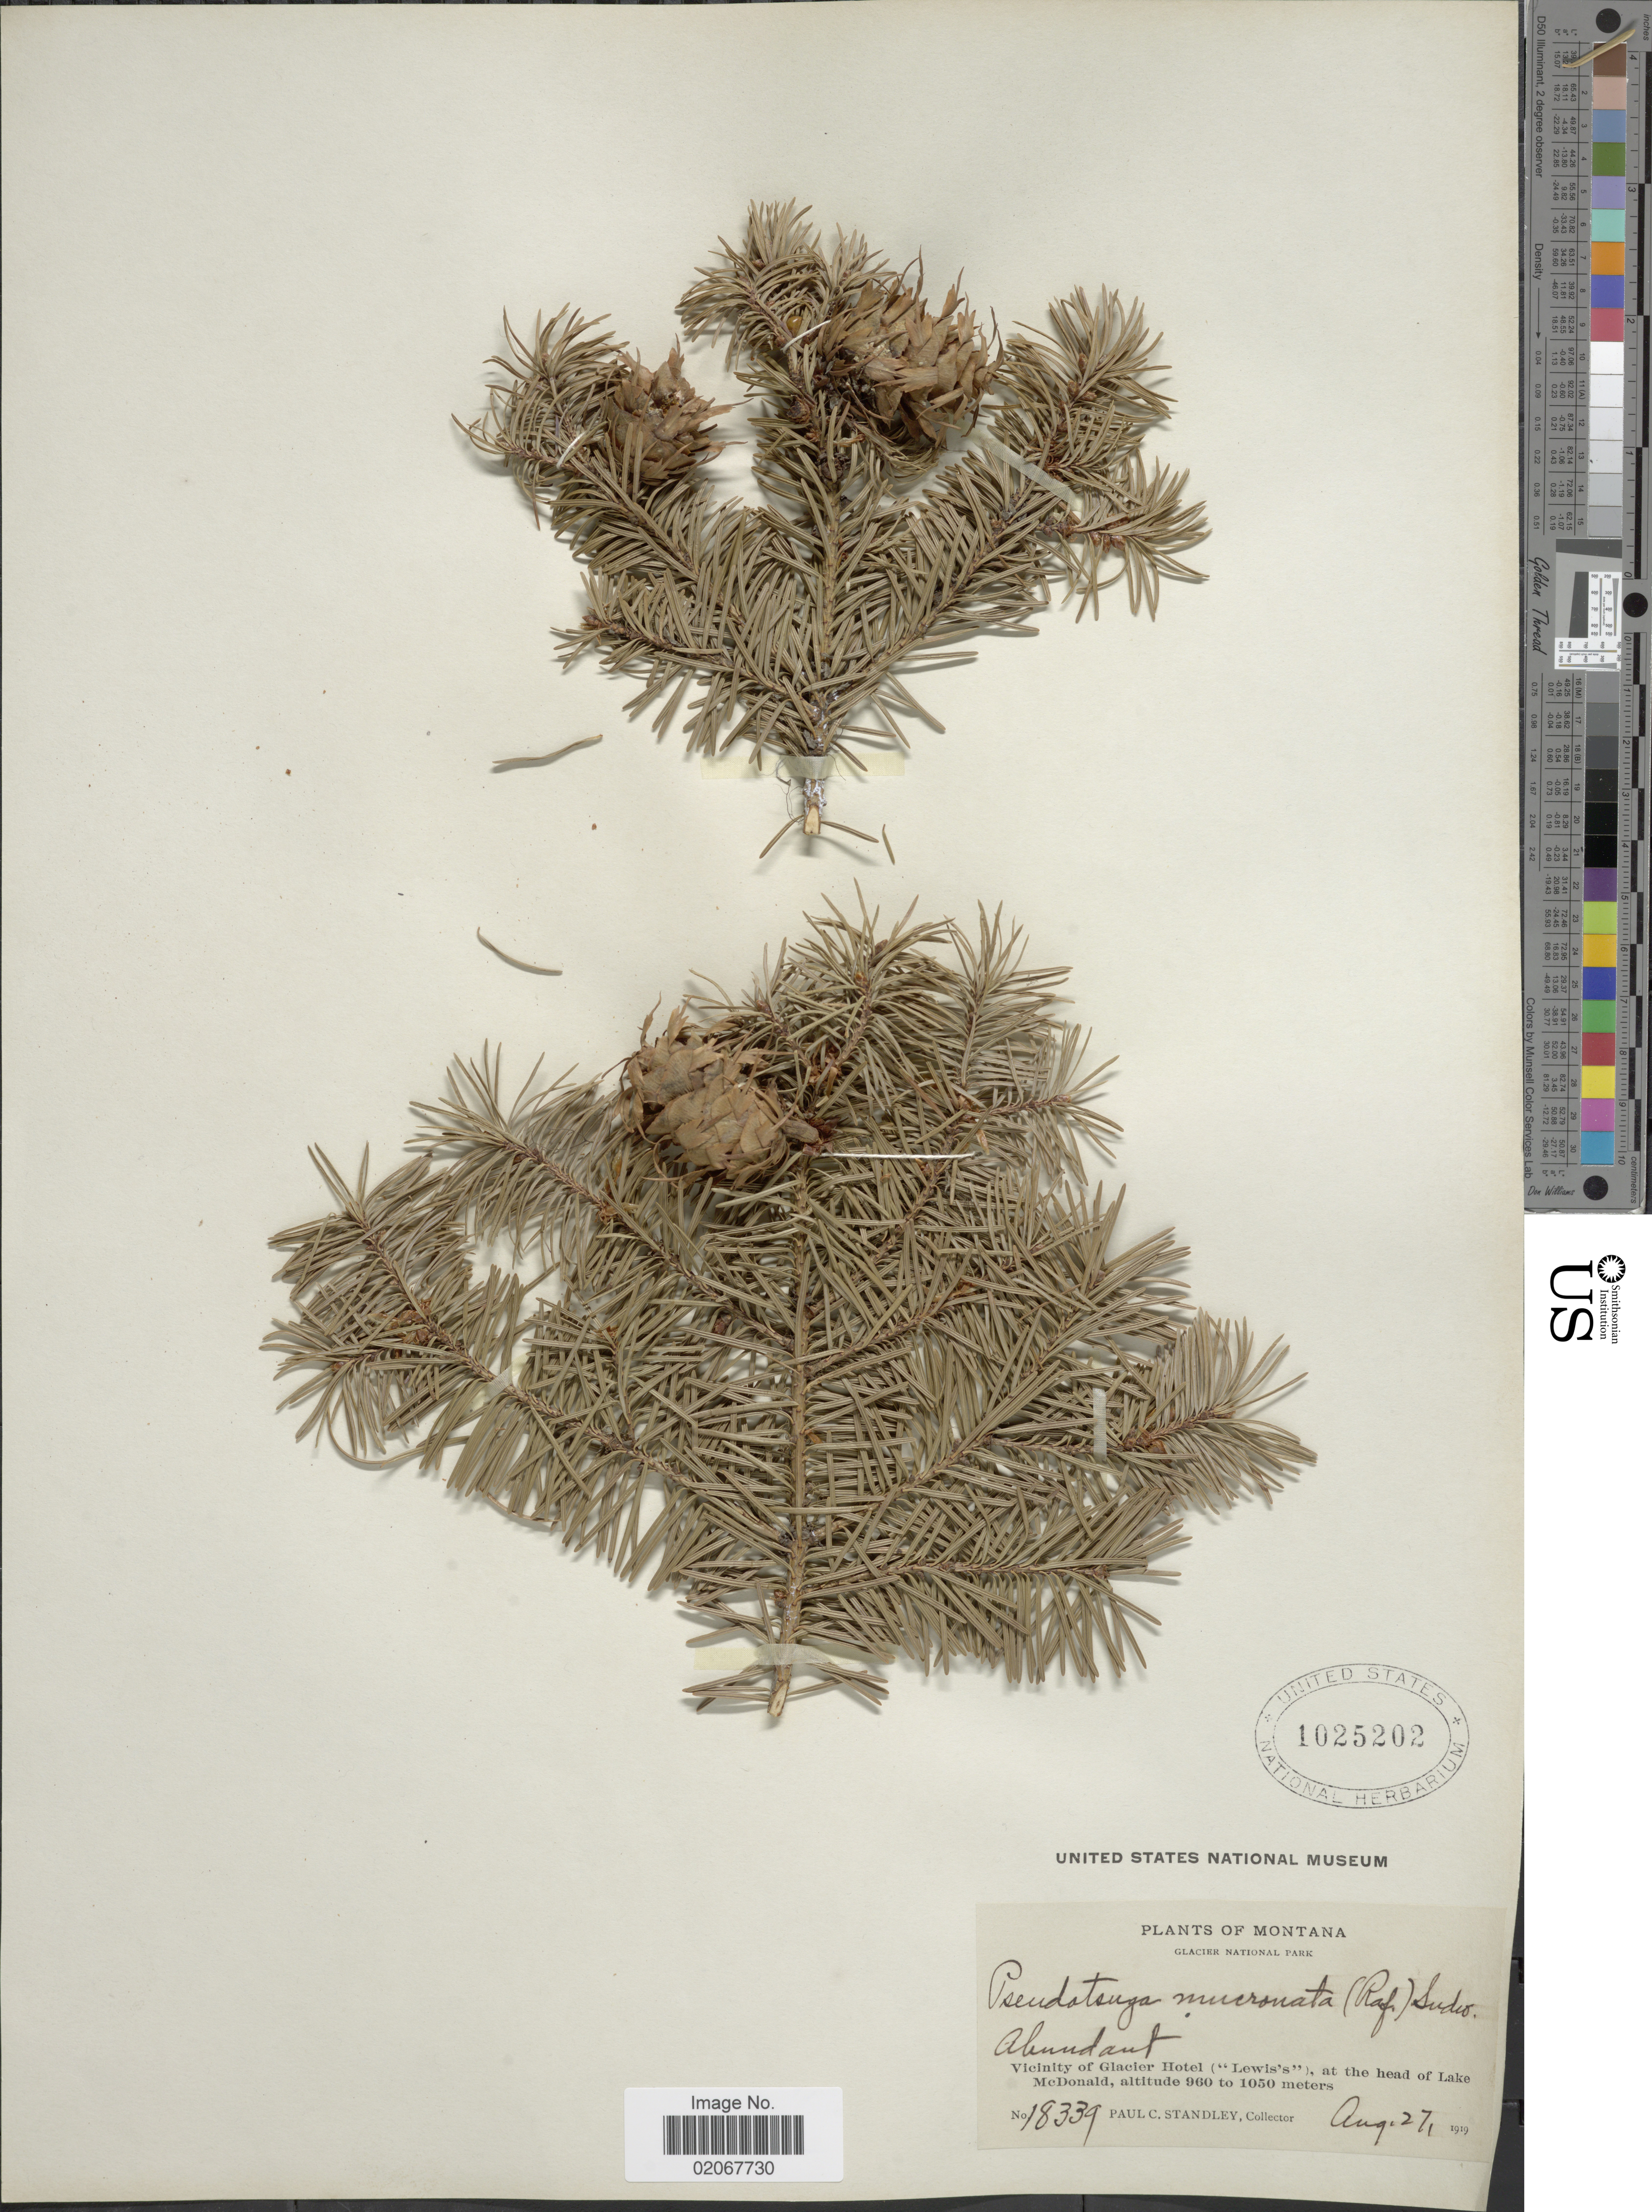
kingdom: Plantae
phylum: Tracheophyta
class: Pinopsida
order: Pinales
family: Pinaceae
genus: Pseudotsuga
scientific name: Pseudotsuga menziesii var. glauca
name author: (Beissn.) Franco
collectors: P. C. Standley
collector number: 18339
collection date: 1919-08-27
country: United States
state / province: Montana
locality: Glacier National Park. Vicinity of Glacier Hotel ( "Lewis's"), at the head of Lake McDonald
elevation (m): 960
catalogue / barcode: US 1025202